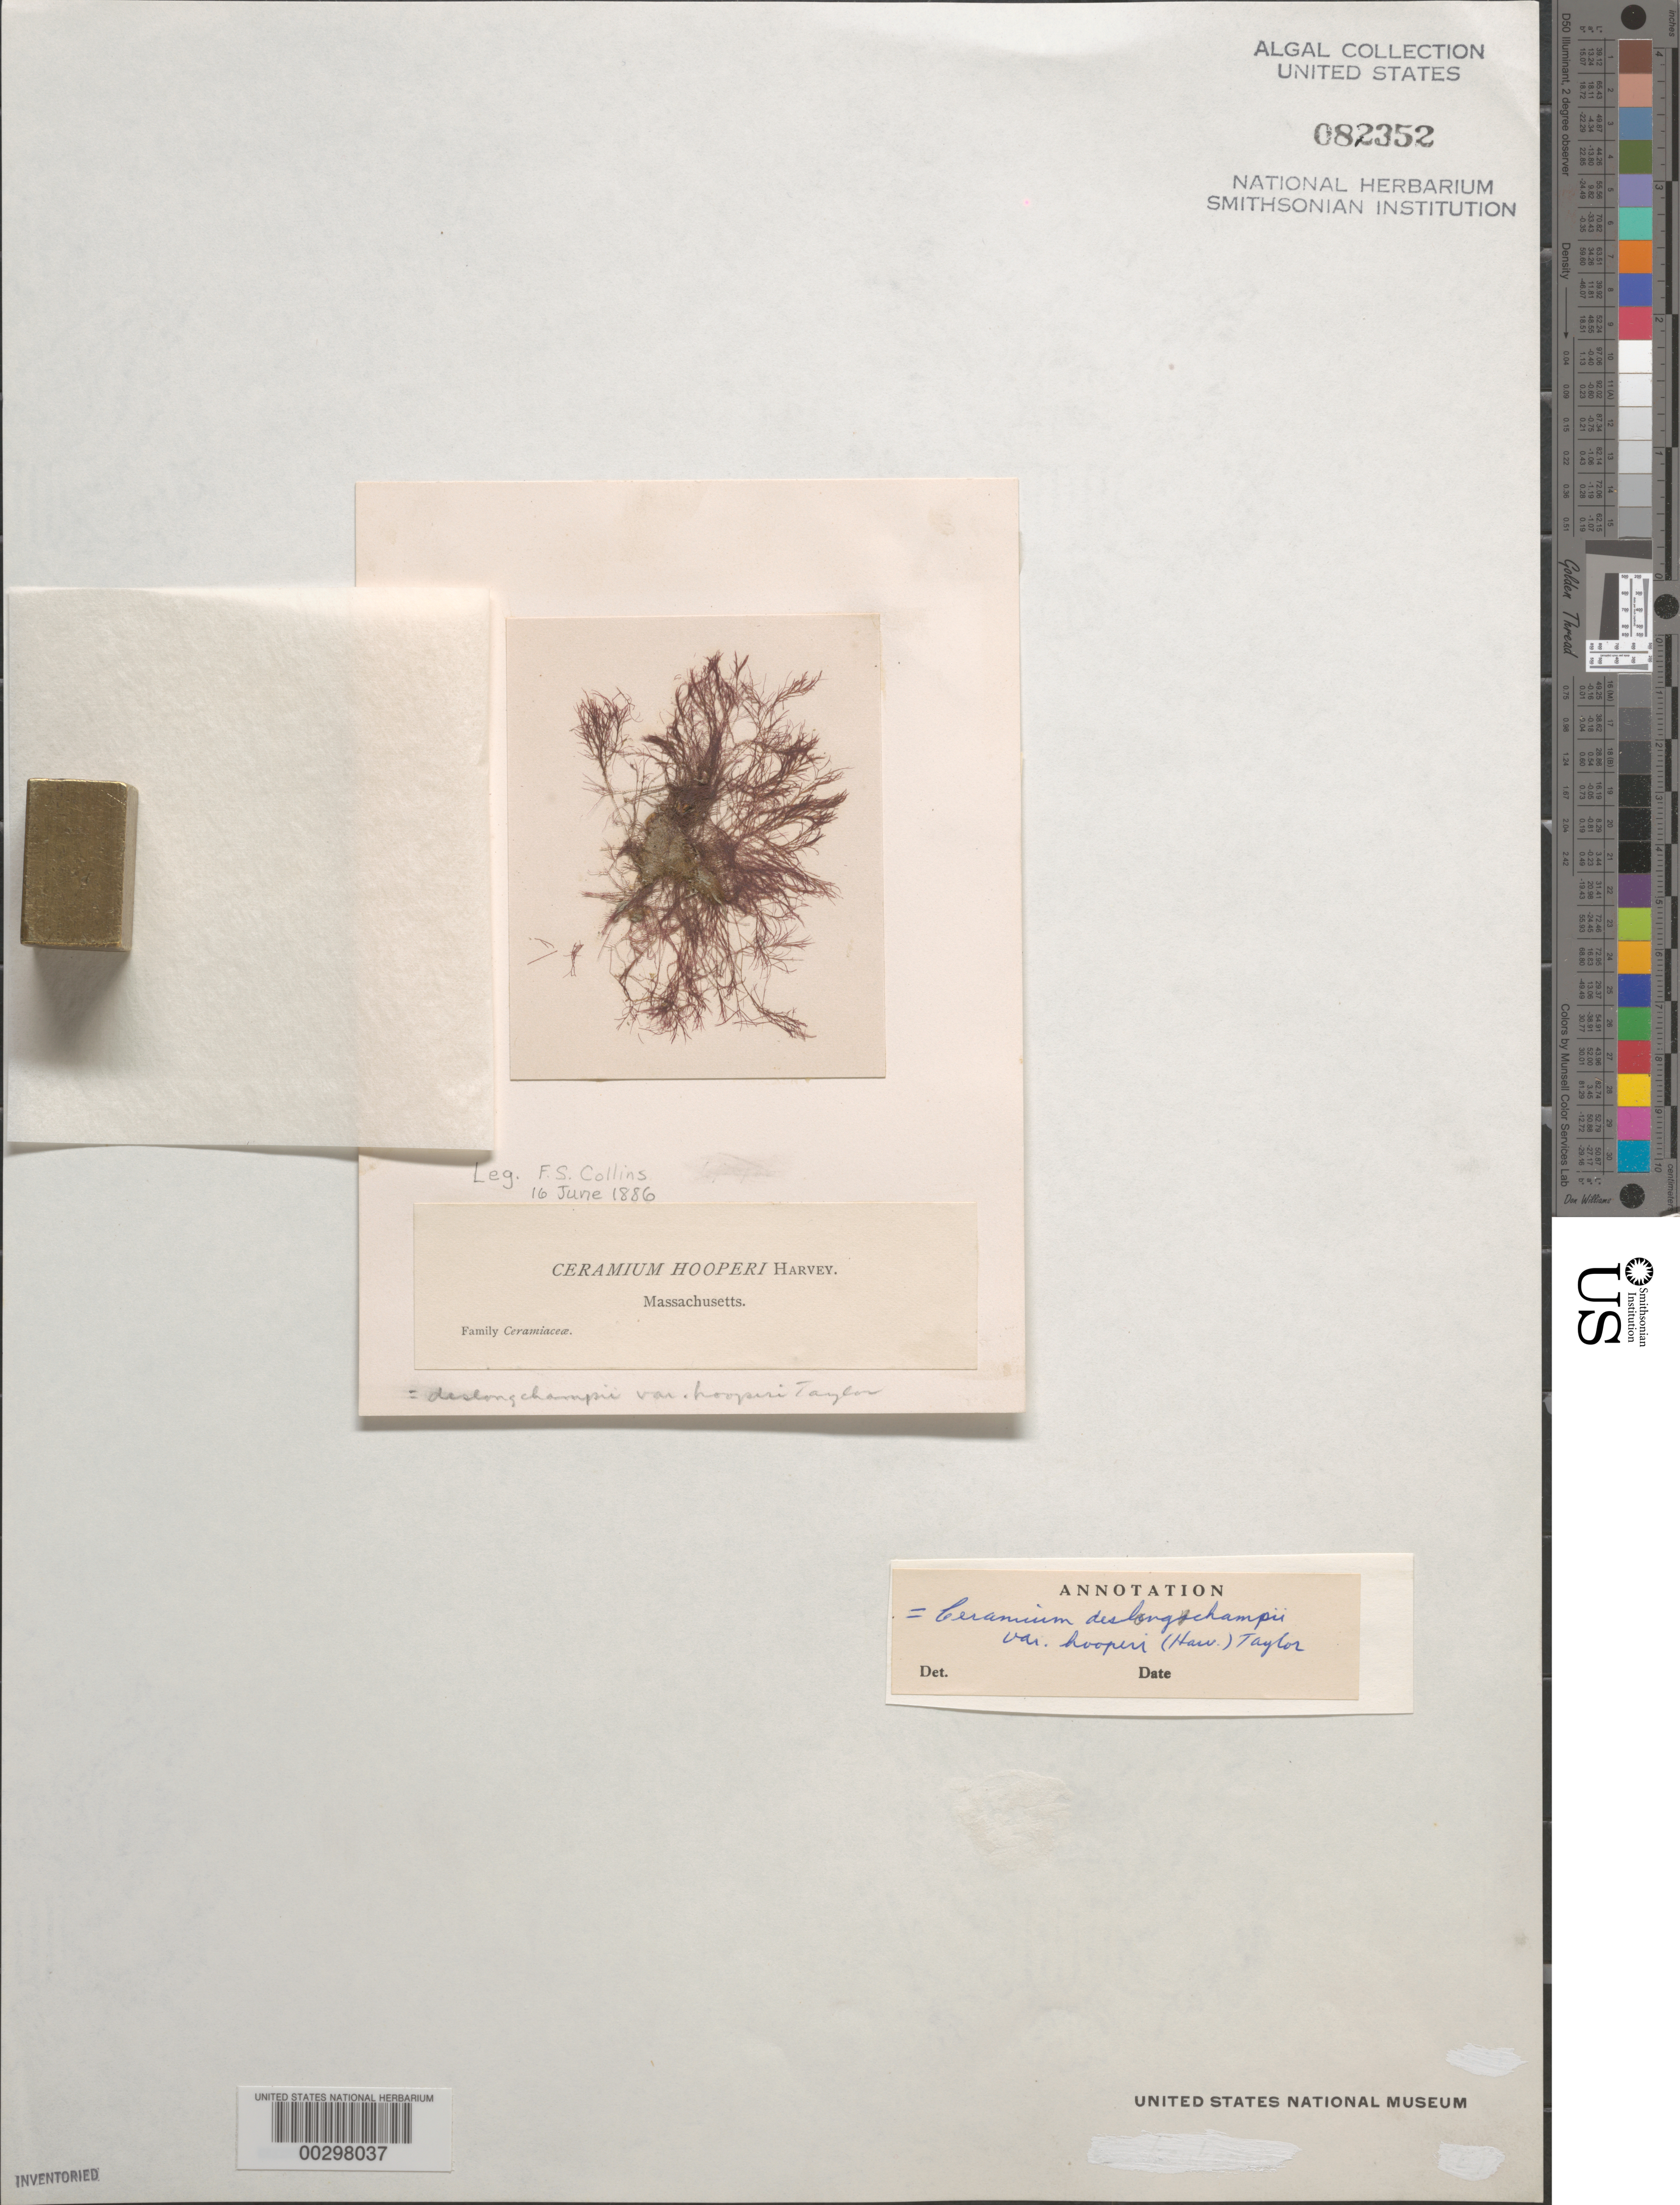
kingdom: Plantae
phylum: Rhodophyta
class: Florideophyceae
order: Ceramiales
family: Ceramiaceae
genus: Ceramium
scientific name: Ceramium deslongchampsii var. hooperi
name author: (Harvey) W.R. Taylor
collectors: F. Collins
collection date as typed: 16 Jun 1886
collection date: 1886-06-16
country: United States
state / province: Massachusetts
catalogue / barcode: US 82352